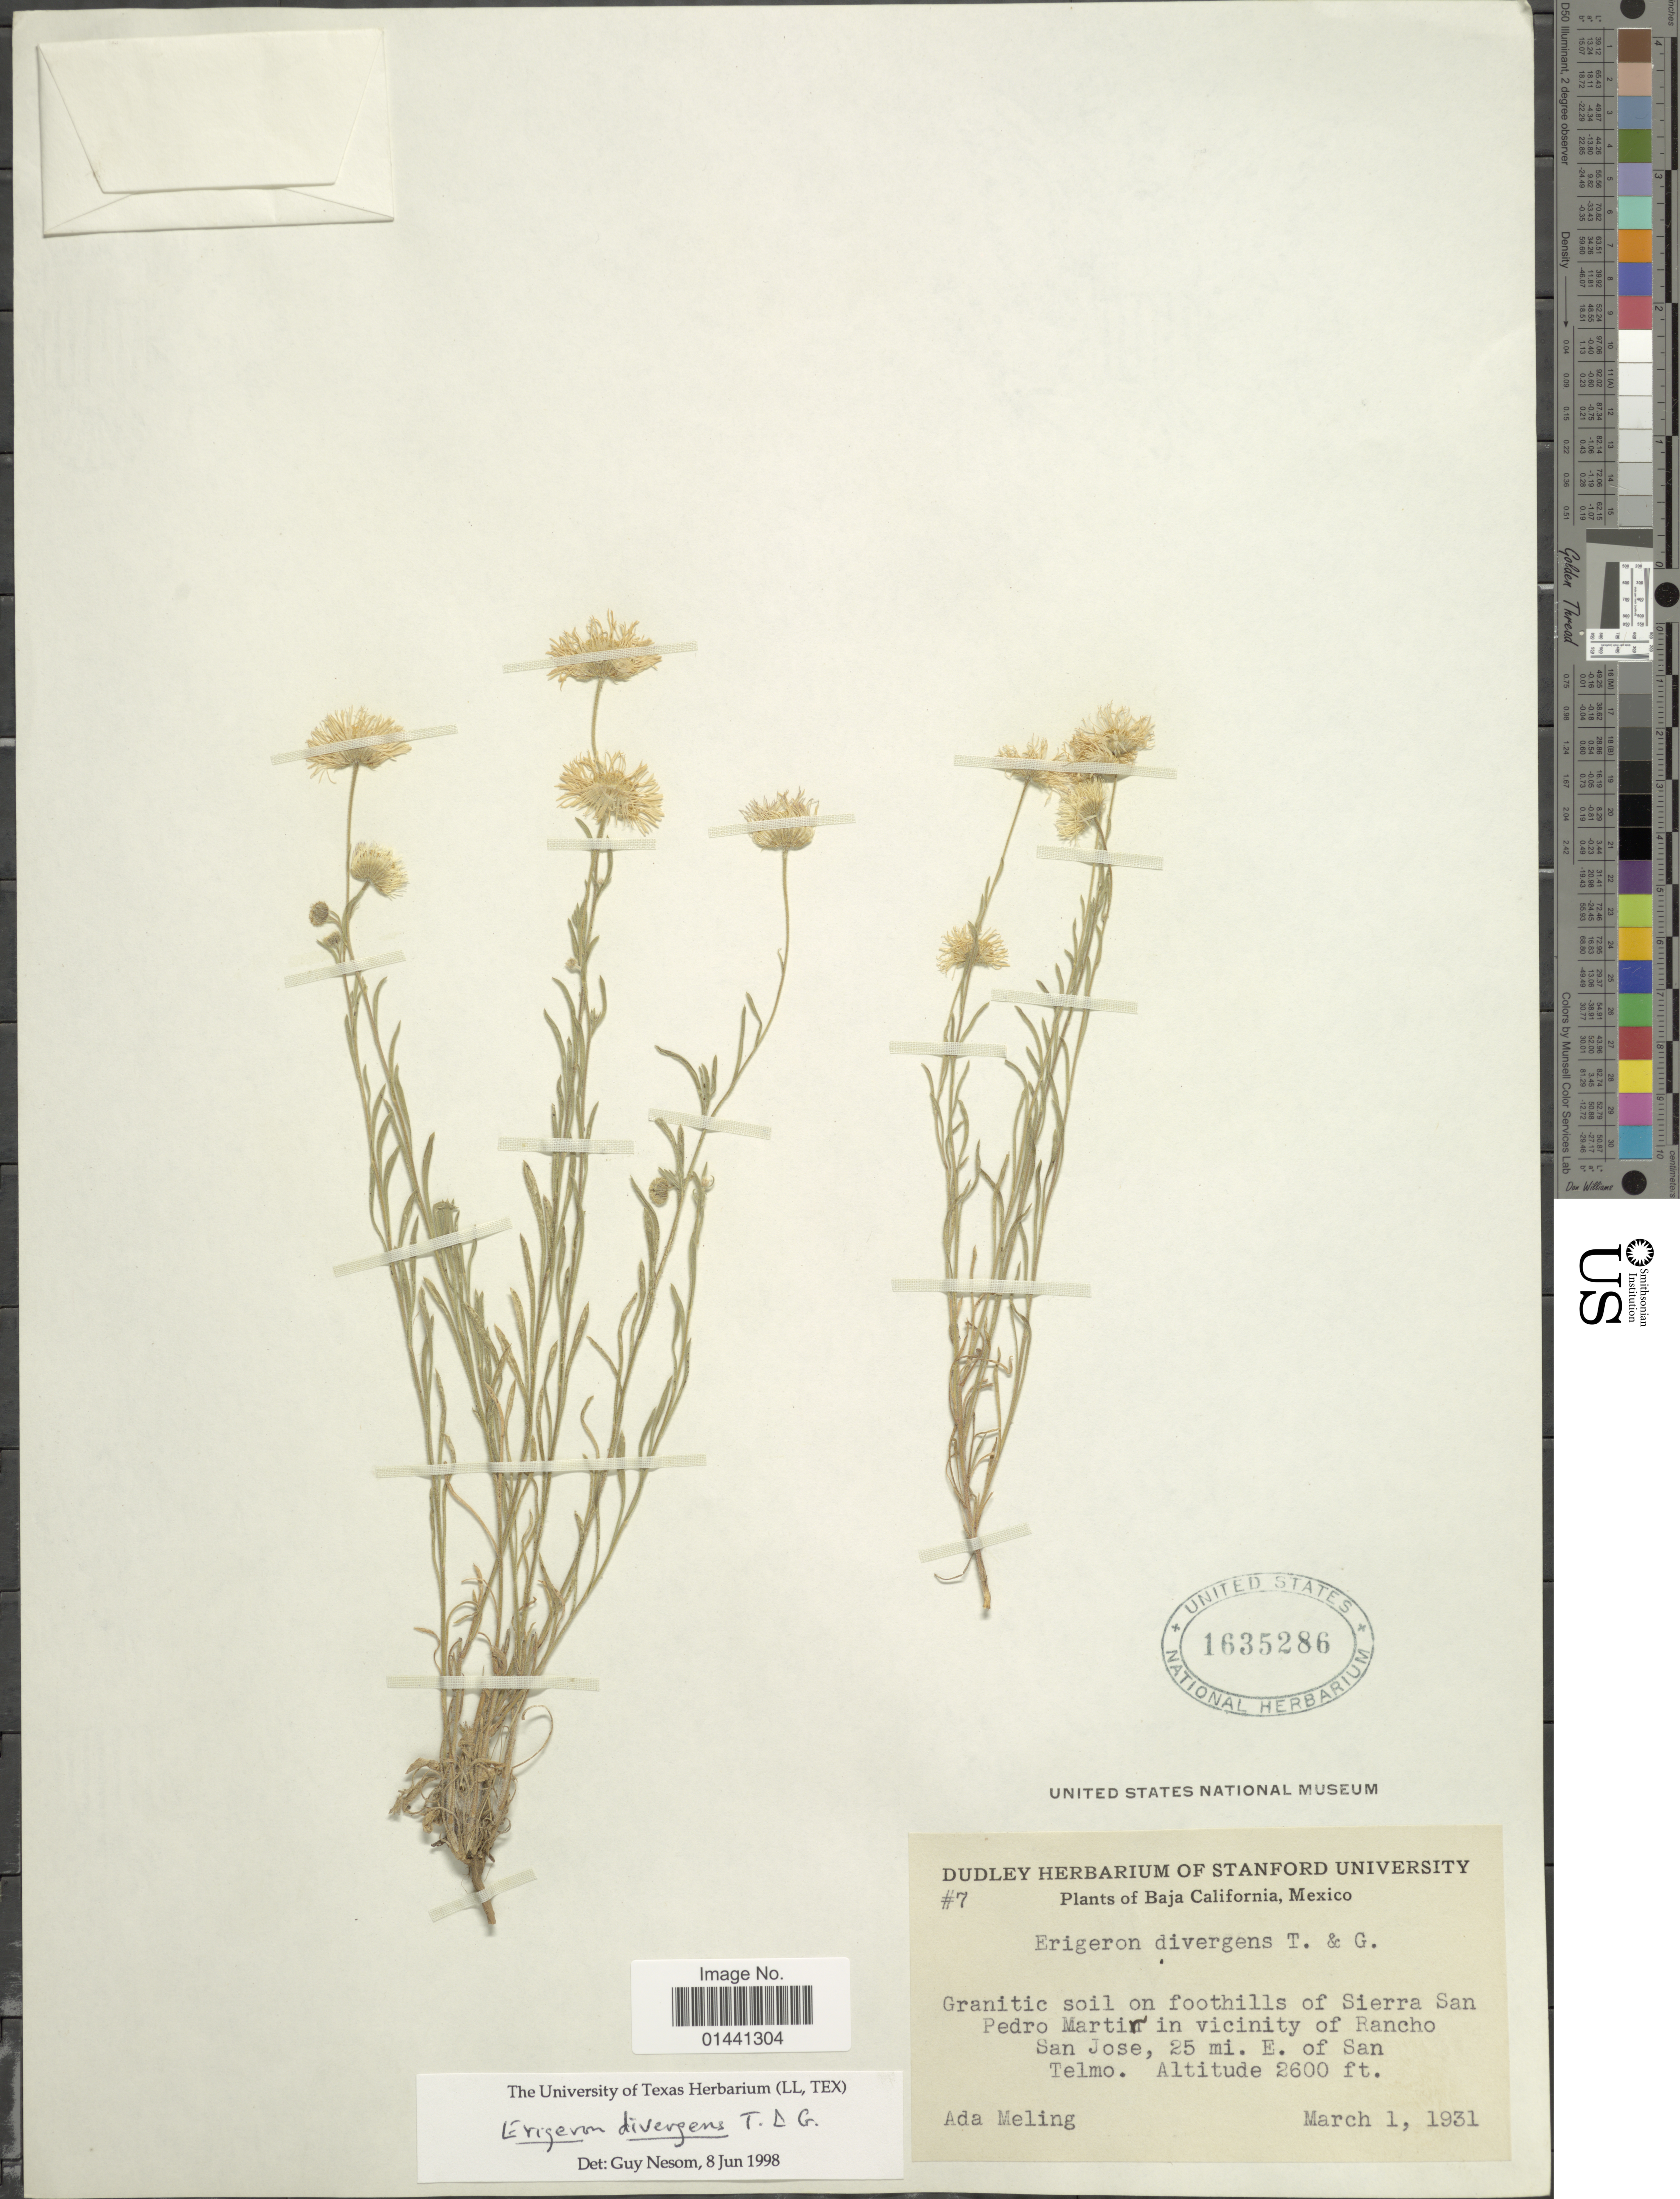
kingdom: Plantae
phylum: Tracheophyta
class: Magnoliopsida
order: Asterales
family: Asteraceae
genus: Erigeron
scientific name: Erigeron divergens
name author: Torr. & A. Gray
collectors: A. Meling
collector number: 7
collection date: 1931-03-01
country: Mexico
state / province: Baja California Sur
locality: Granitic soil on foothills of the Sierra San Pedro Martir in vicinity of Rancho San Jose, 25 mi. E. of San Telmo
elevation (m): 792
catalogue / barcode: US 1635286